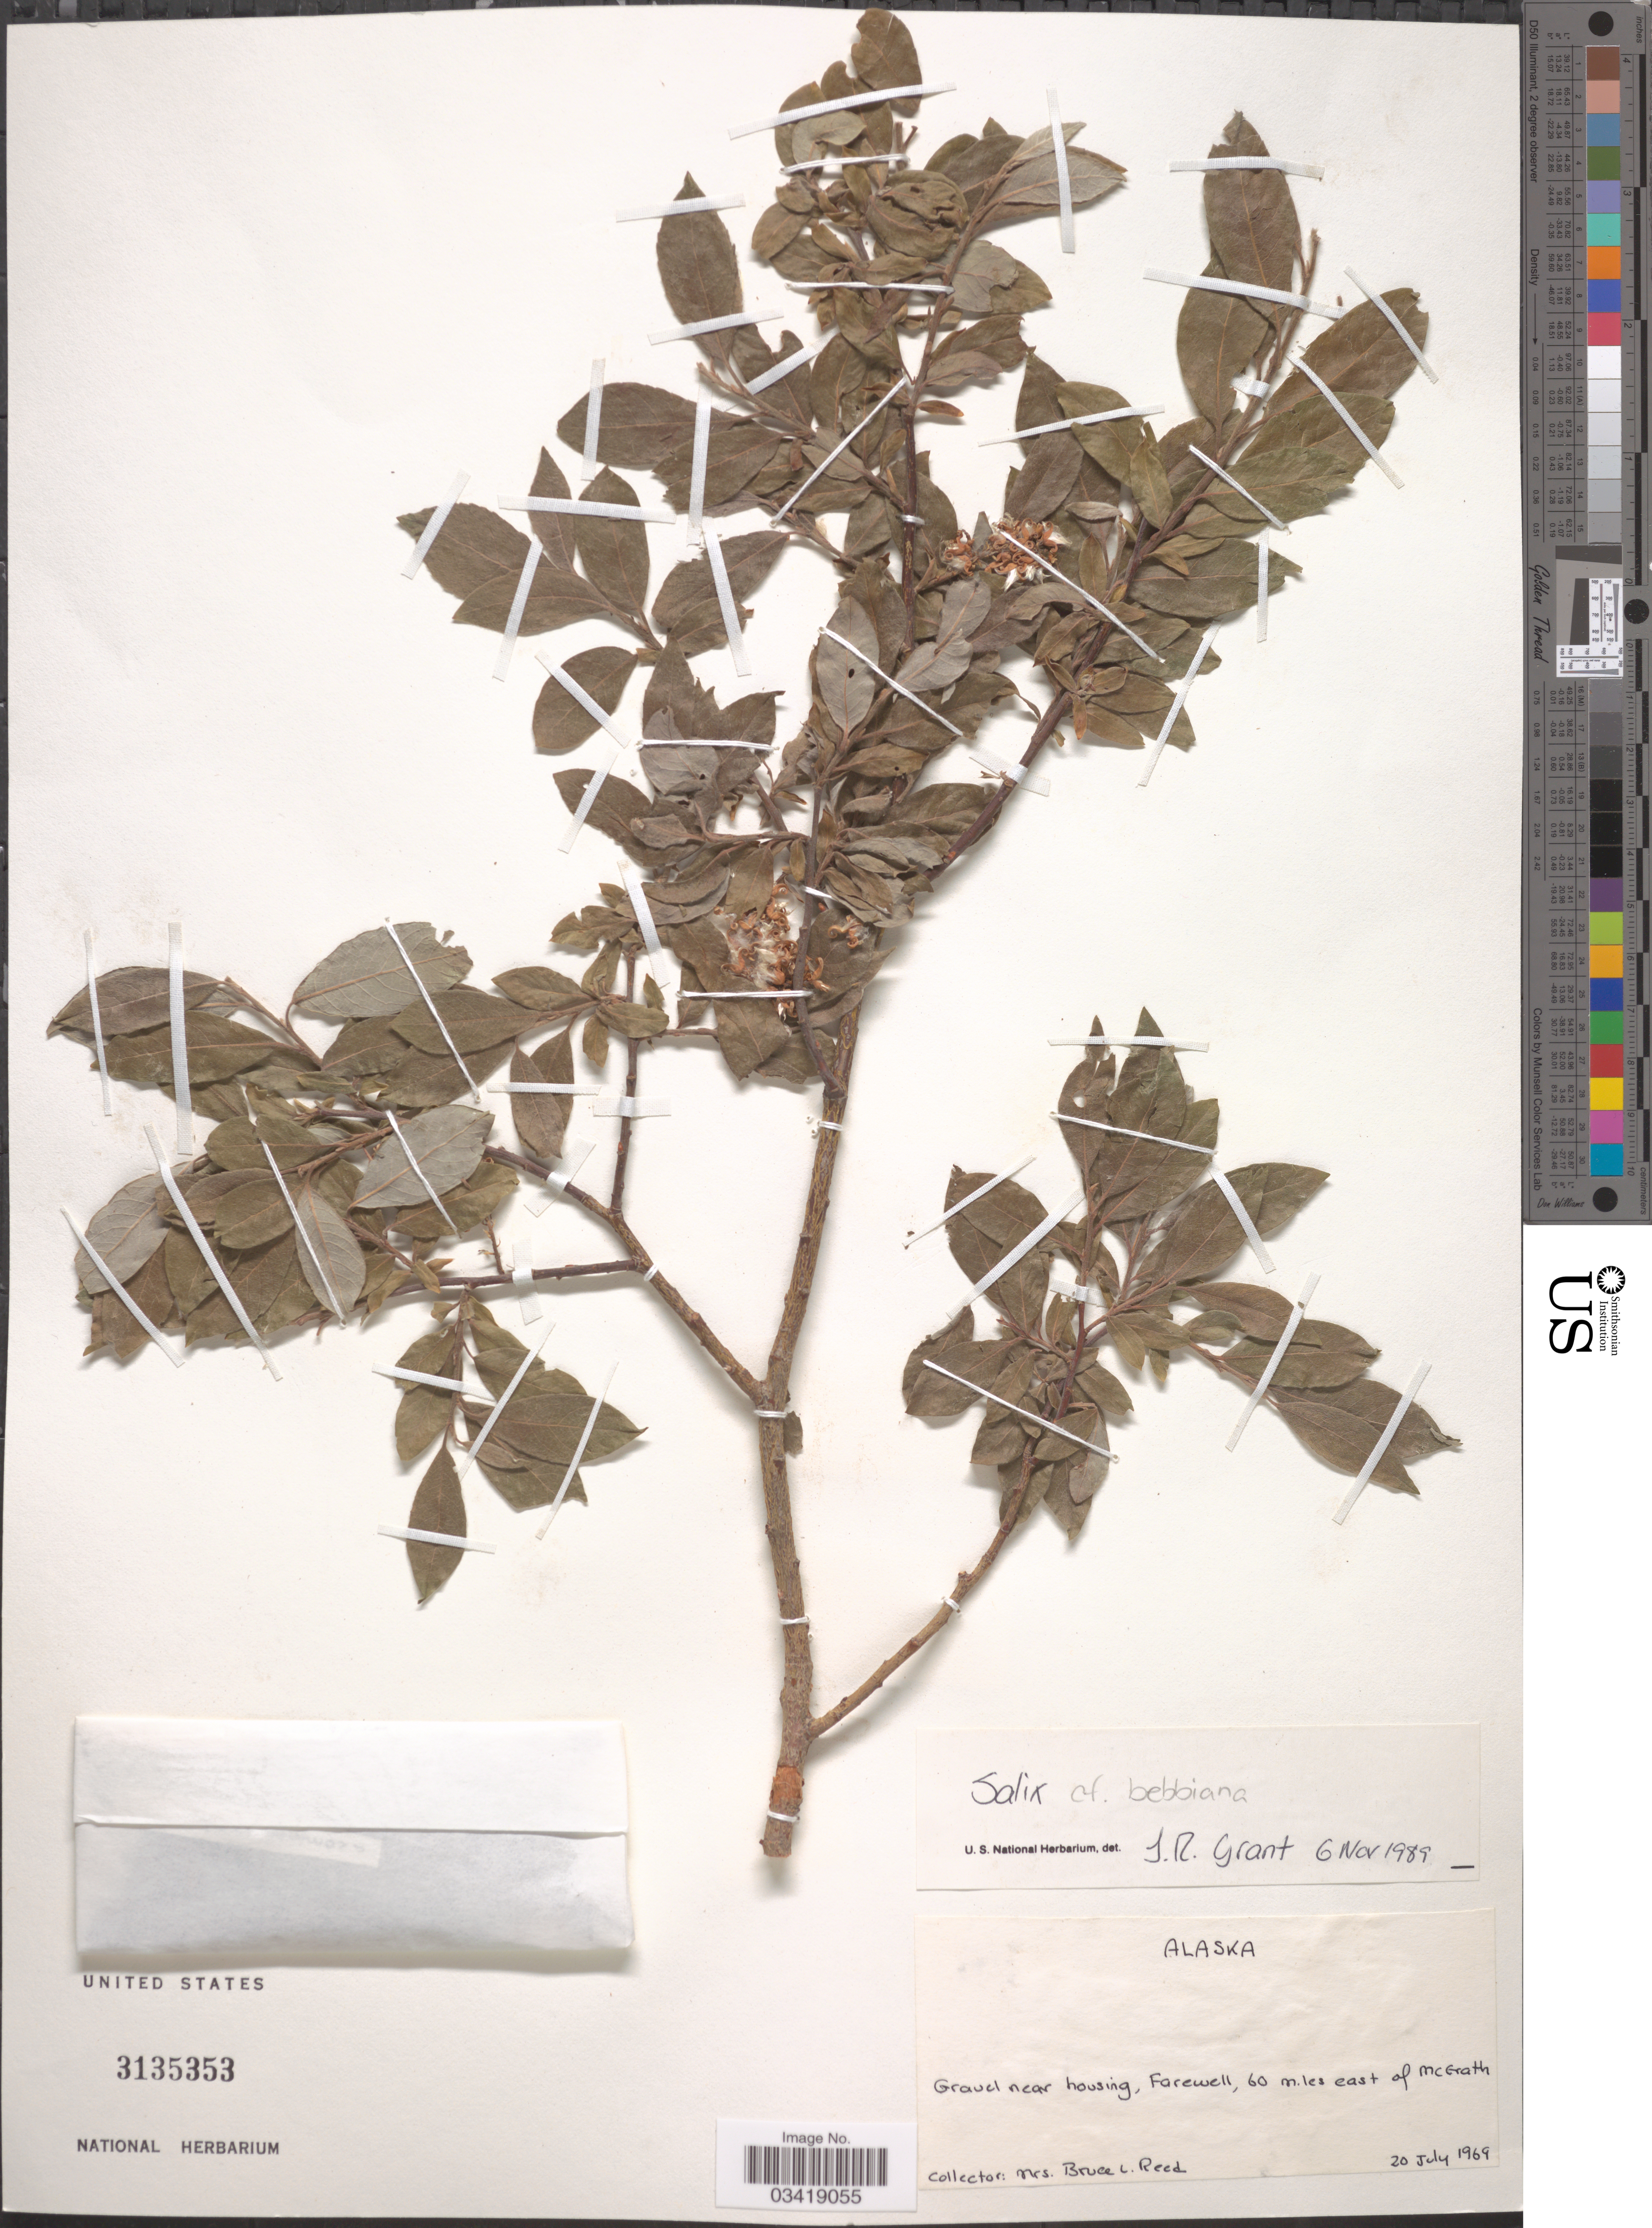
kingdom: Plantae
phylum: Tracheophyta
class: Magnoliopsida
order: Malpighiales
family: Salicaceae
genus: Salix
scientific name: Salix bebbiana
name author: Sarg.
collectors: B. Reed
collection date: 1969-07-20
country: United States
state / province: Alaska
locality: Gravel near housing, Farewell, 60 miles east of McGrath.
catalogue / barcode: US 3135353